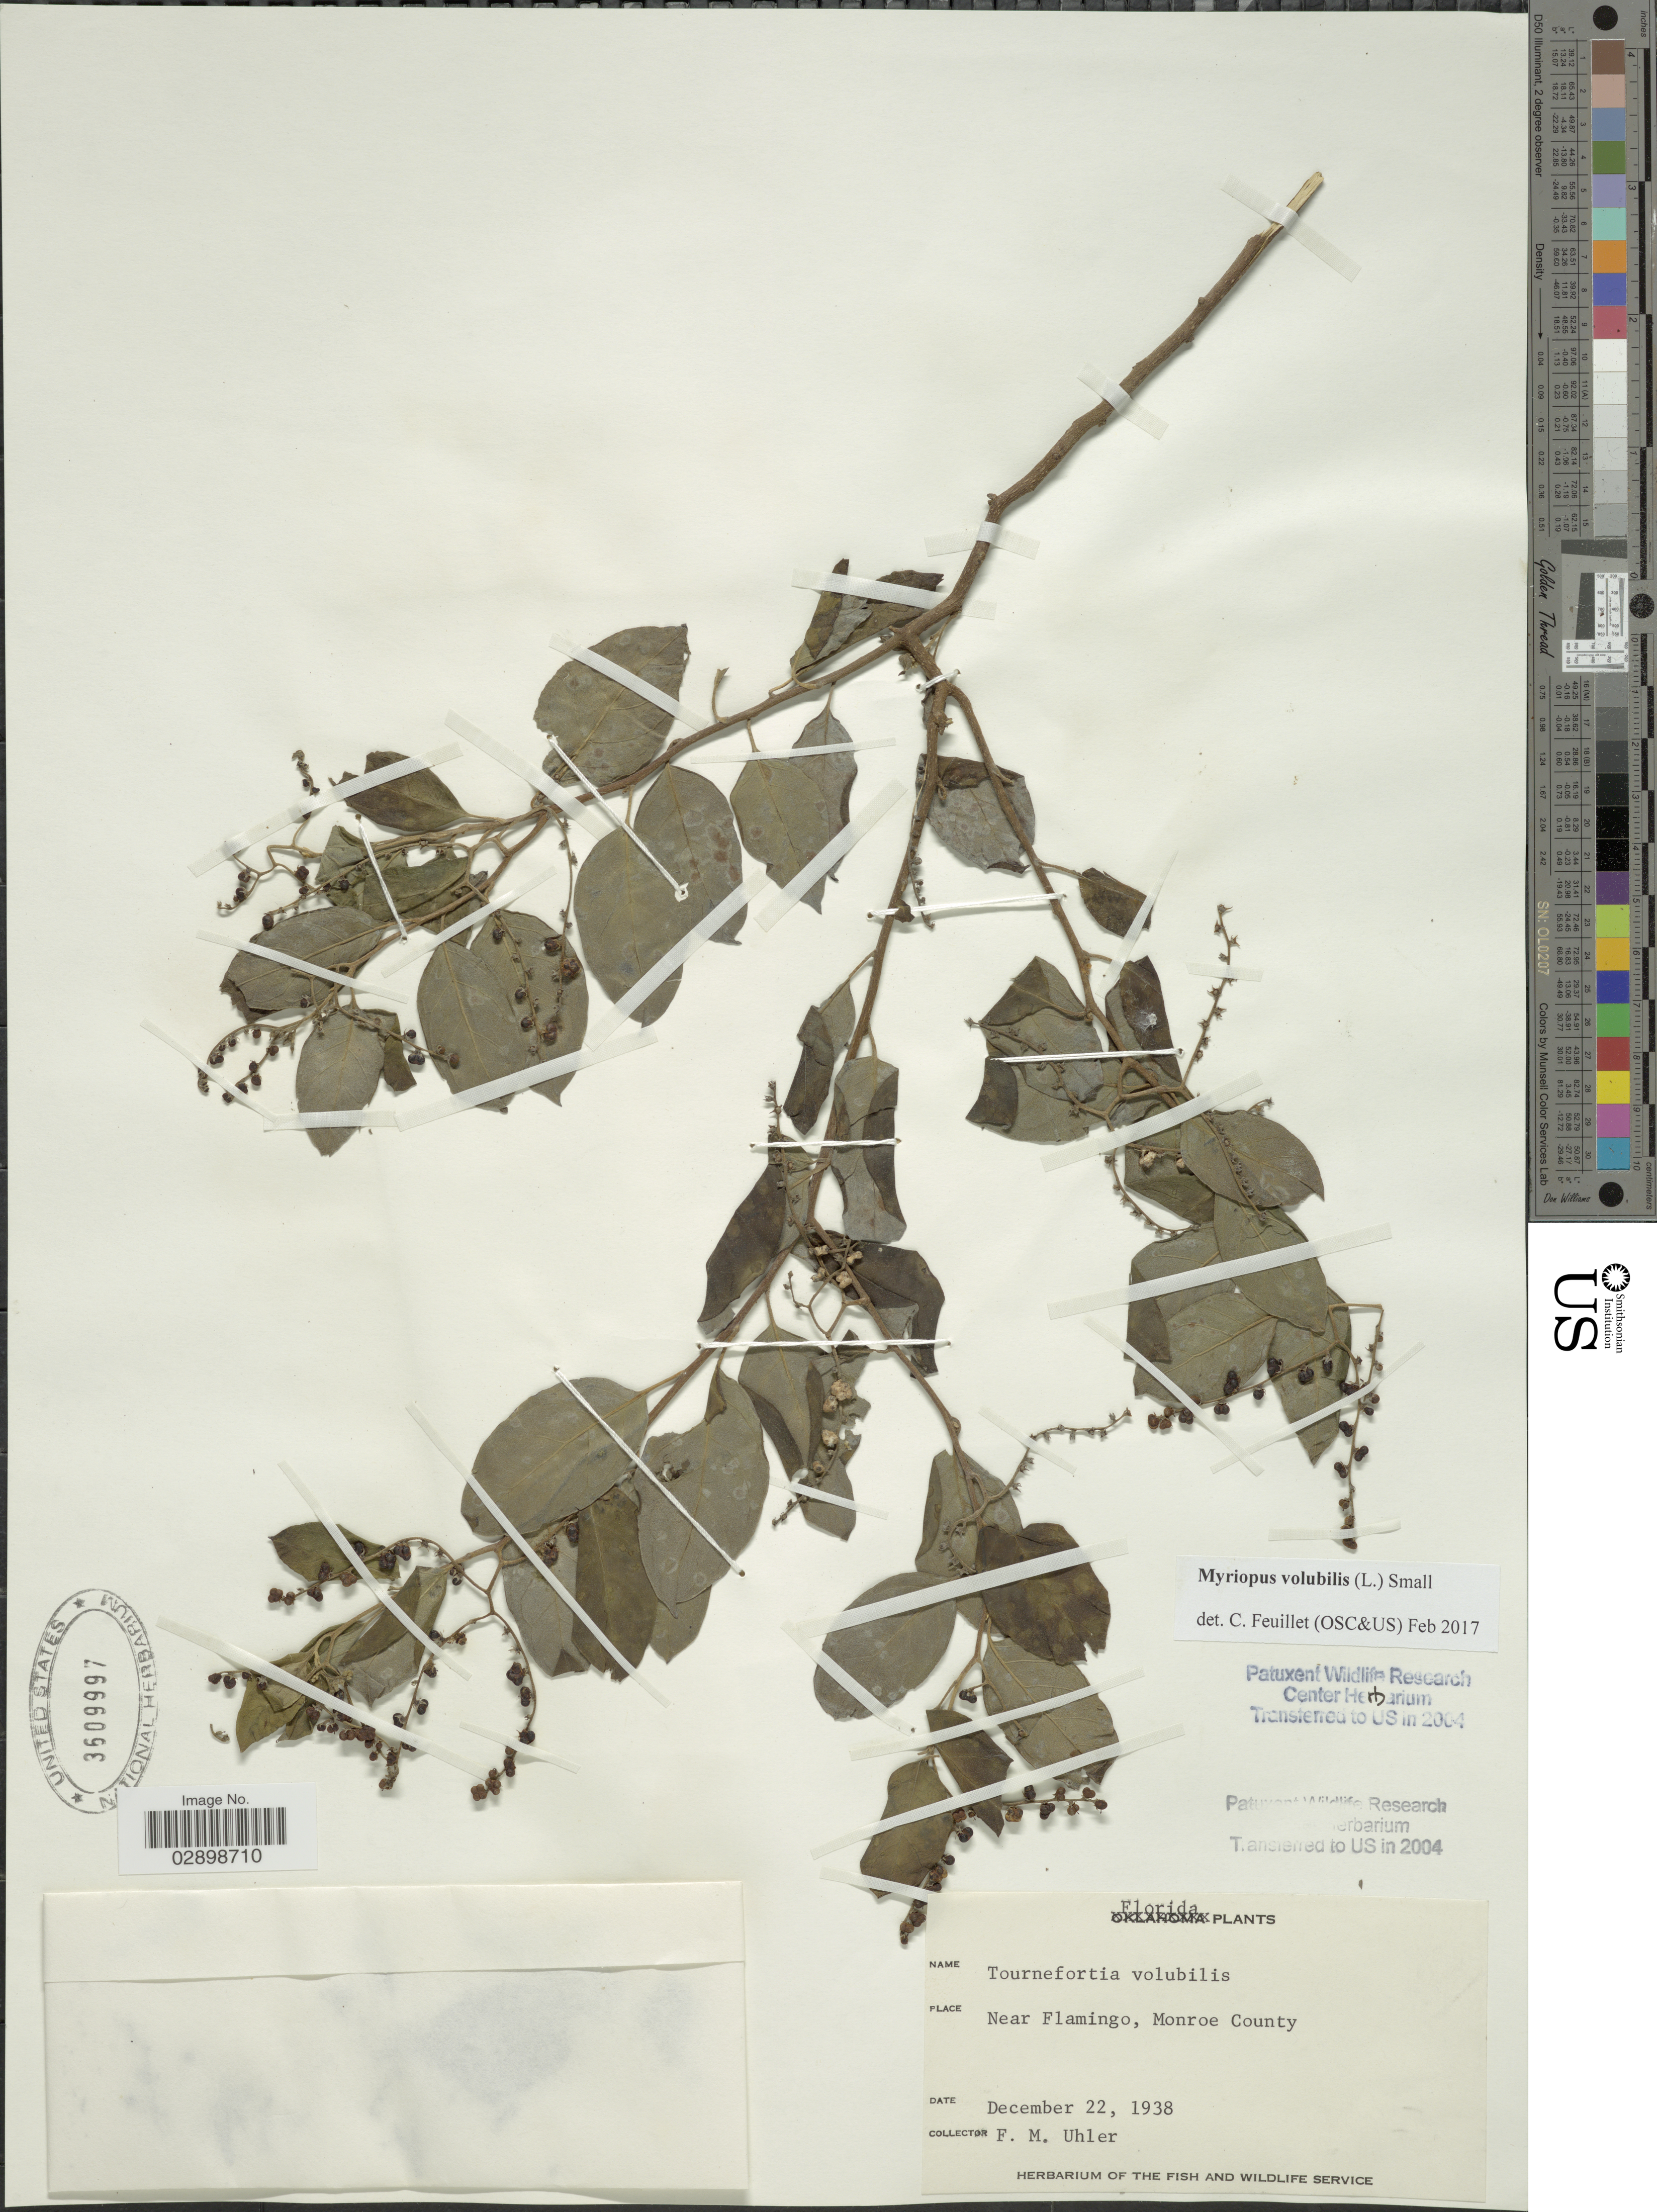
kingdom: Plantae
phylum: Tracheophyta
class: Magnoliopsida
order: Boraginales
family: Heliotropiaceae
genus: Myriopus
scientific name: Myriopus volubilis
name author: (L.) Small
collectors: F. M. Uhler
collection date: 1938-12-22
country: United States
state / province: Florida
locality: Near Flamingo, Monroe County.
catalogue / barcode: US 3609997